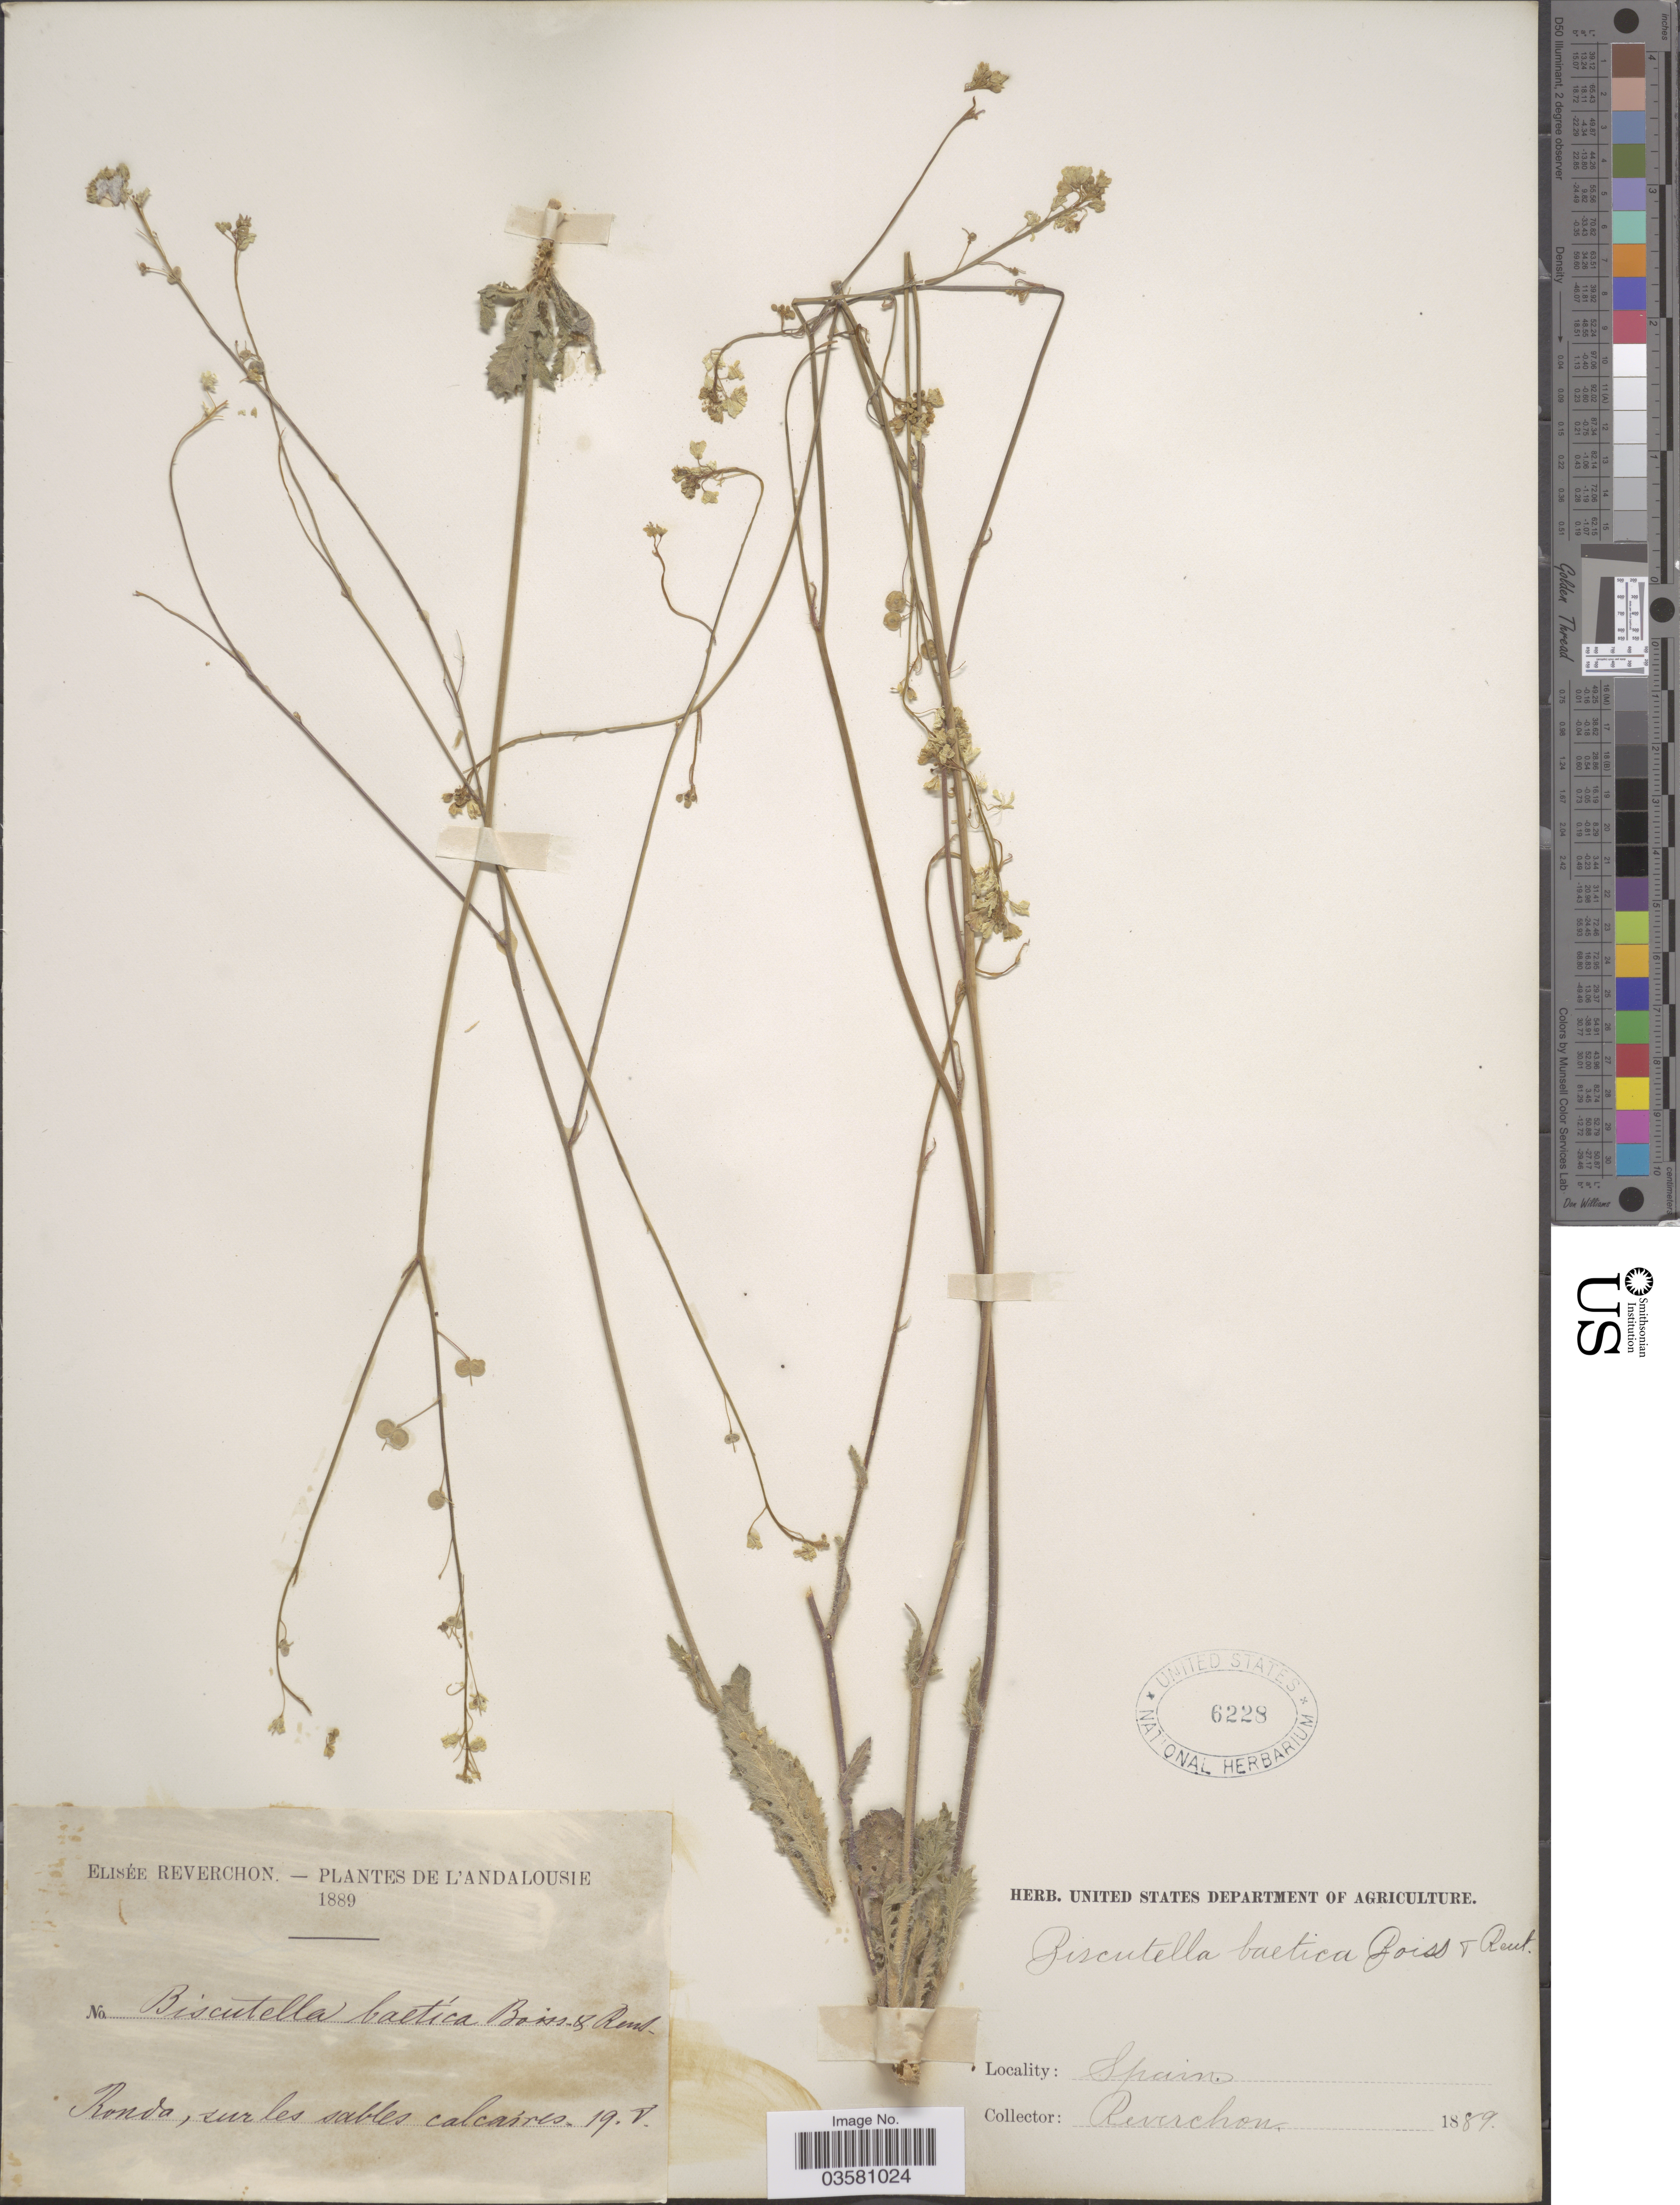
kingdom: Plantae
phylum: Tracheophyta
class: Magnoliopsida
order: Brassicales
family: Brassicaceae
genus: Biscutella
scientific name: Biscutella baetica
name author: Boiss. & Reut.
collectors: E. Reverchon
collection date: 1889-05-19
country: Spain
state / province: Andalucía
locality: Andalousie. Ronda, sur les sables calcaires.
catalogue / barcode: US 6228